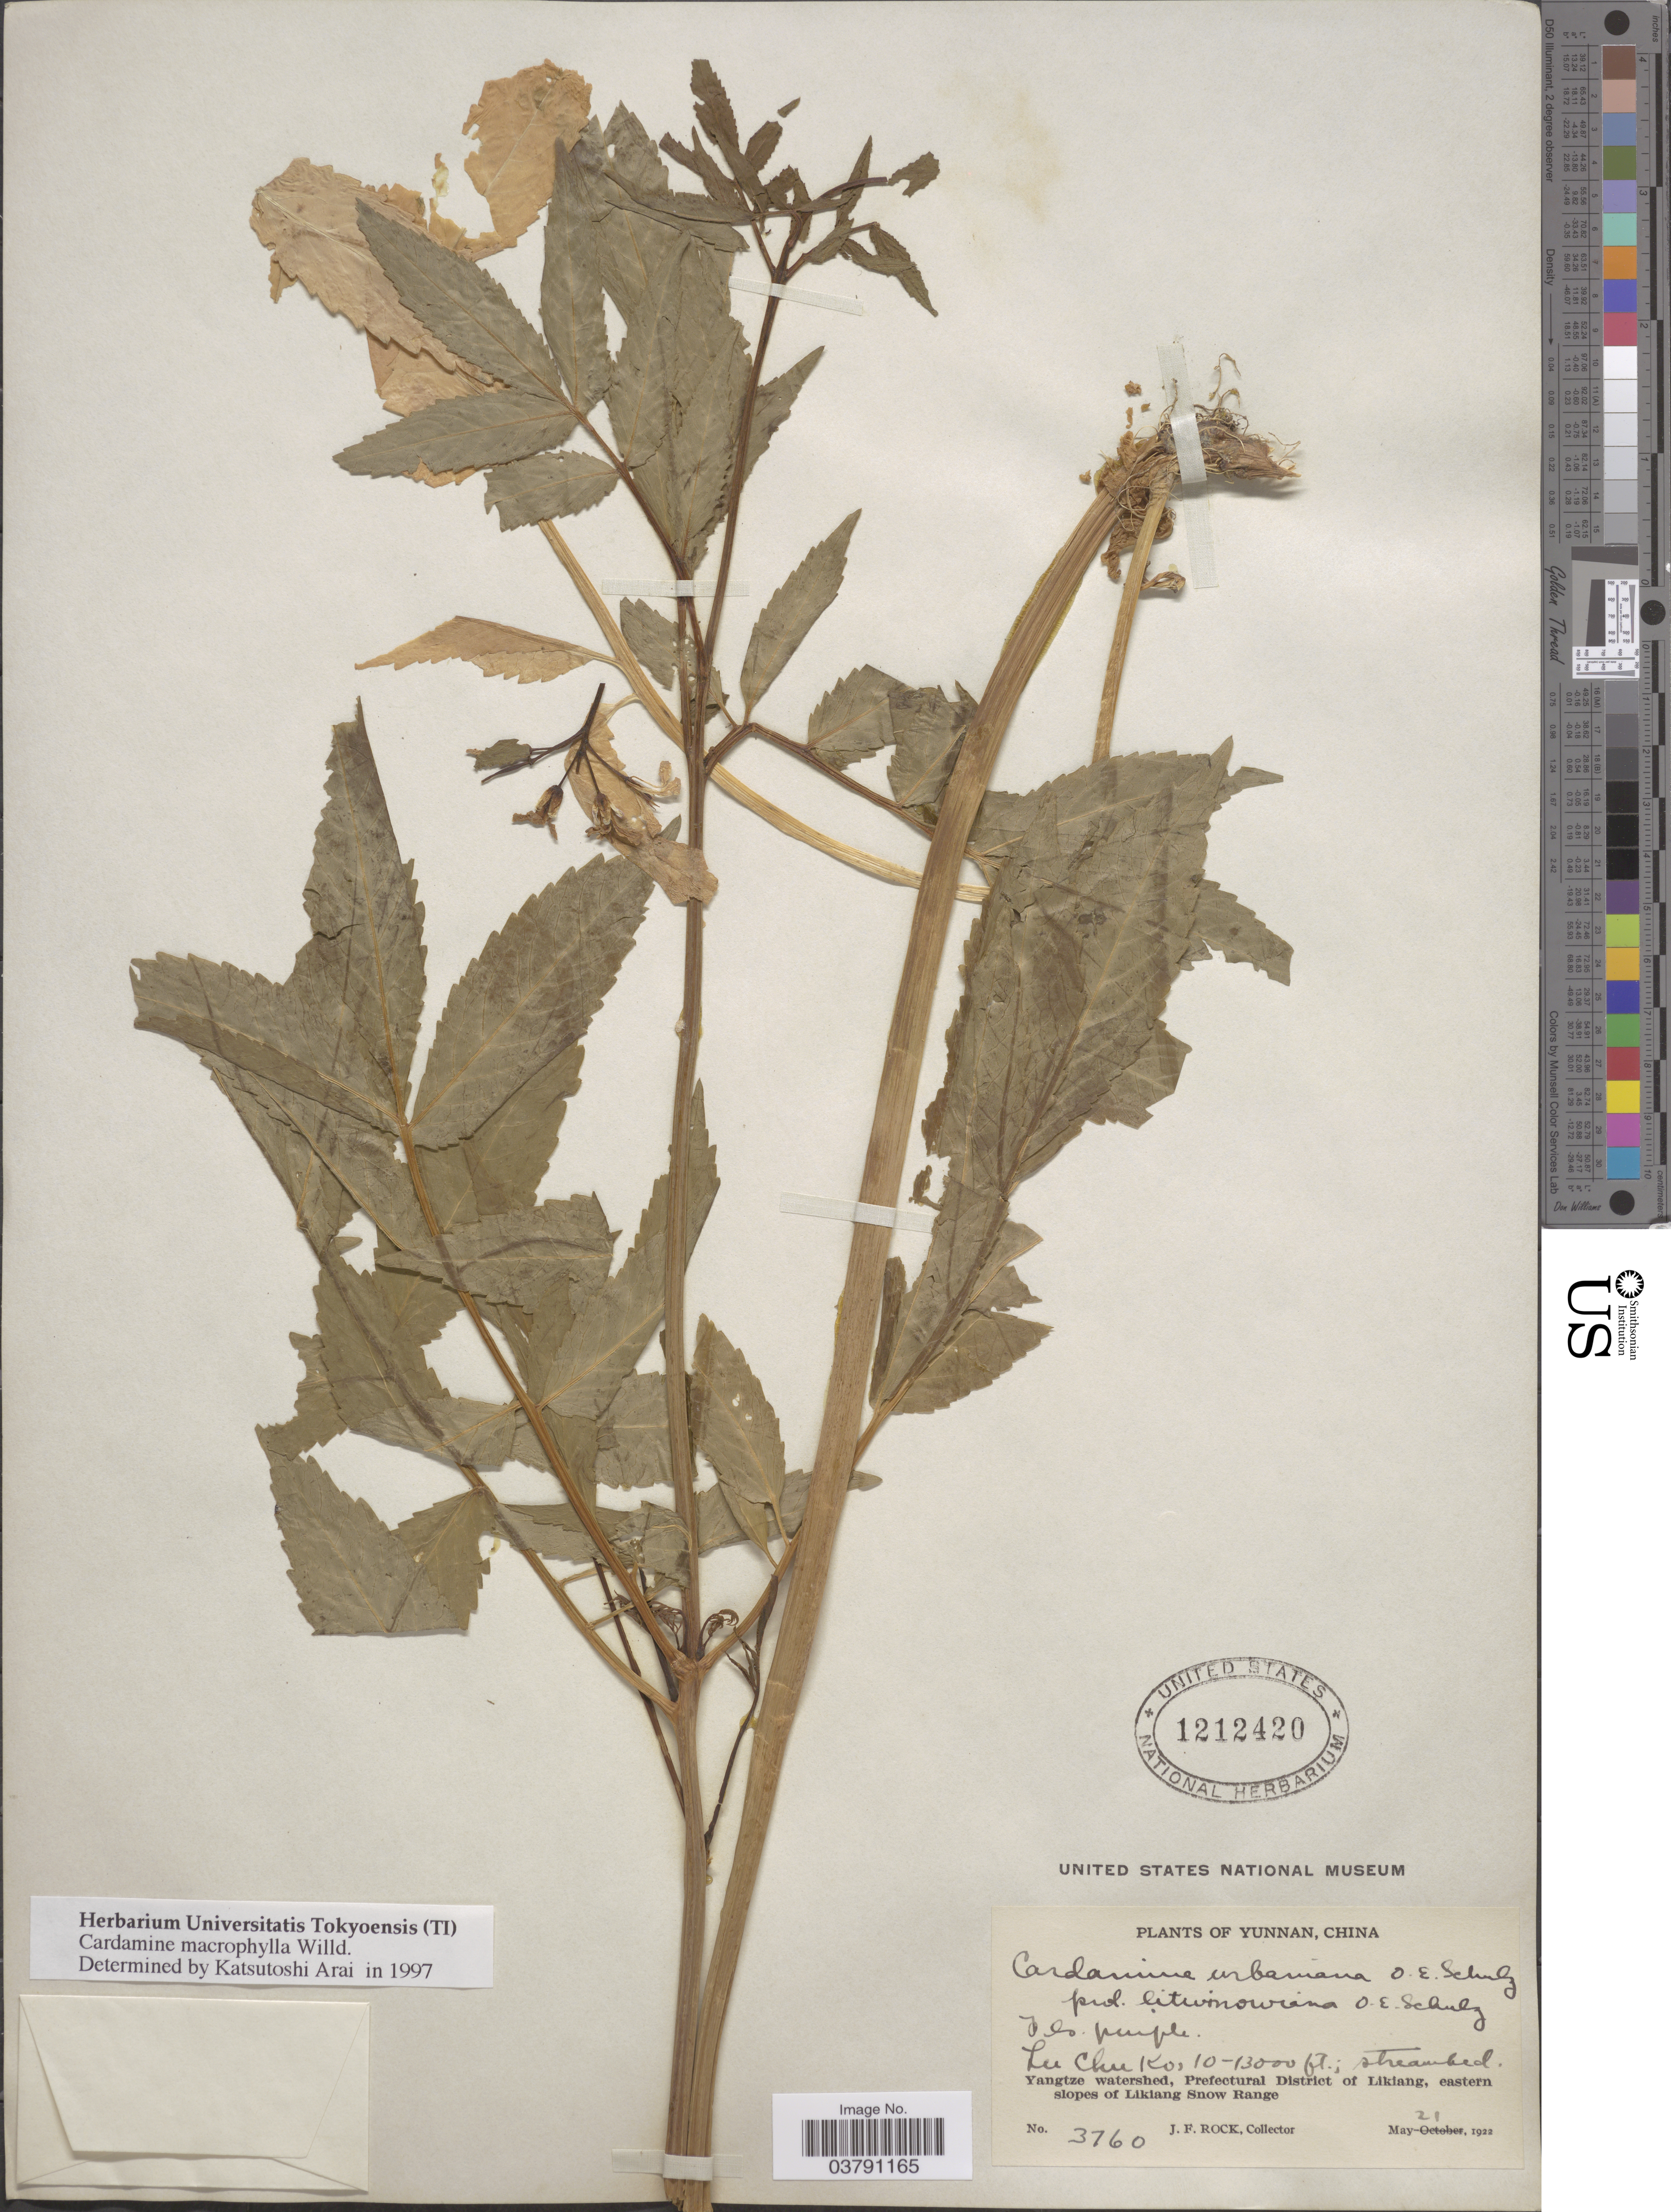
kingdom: Plantae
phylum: Tracheophyta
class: Magnoliopsida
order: Brassicales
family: Brassicaceae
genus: Cardamine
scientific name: Cardamine macrophylla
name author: Willd.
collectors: J. Rock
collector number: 3760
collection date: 1922-05-21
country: China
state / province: Yunnan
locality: Lu Cho Ko, Yangtze watershed, Prefectural District of Likiang, eastern slopes of Likiang Snow Range.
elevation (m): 3048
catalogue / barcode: US 1212420